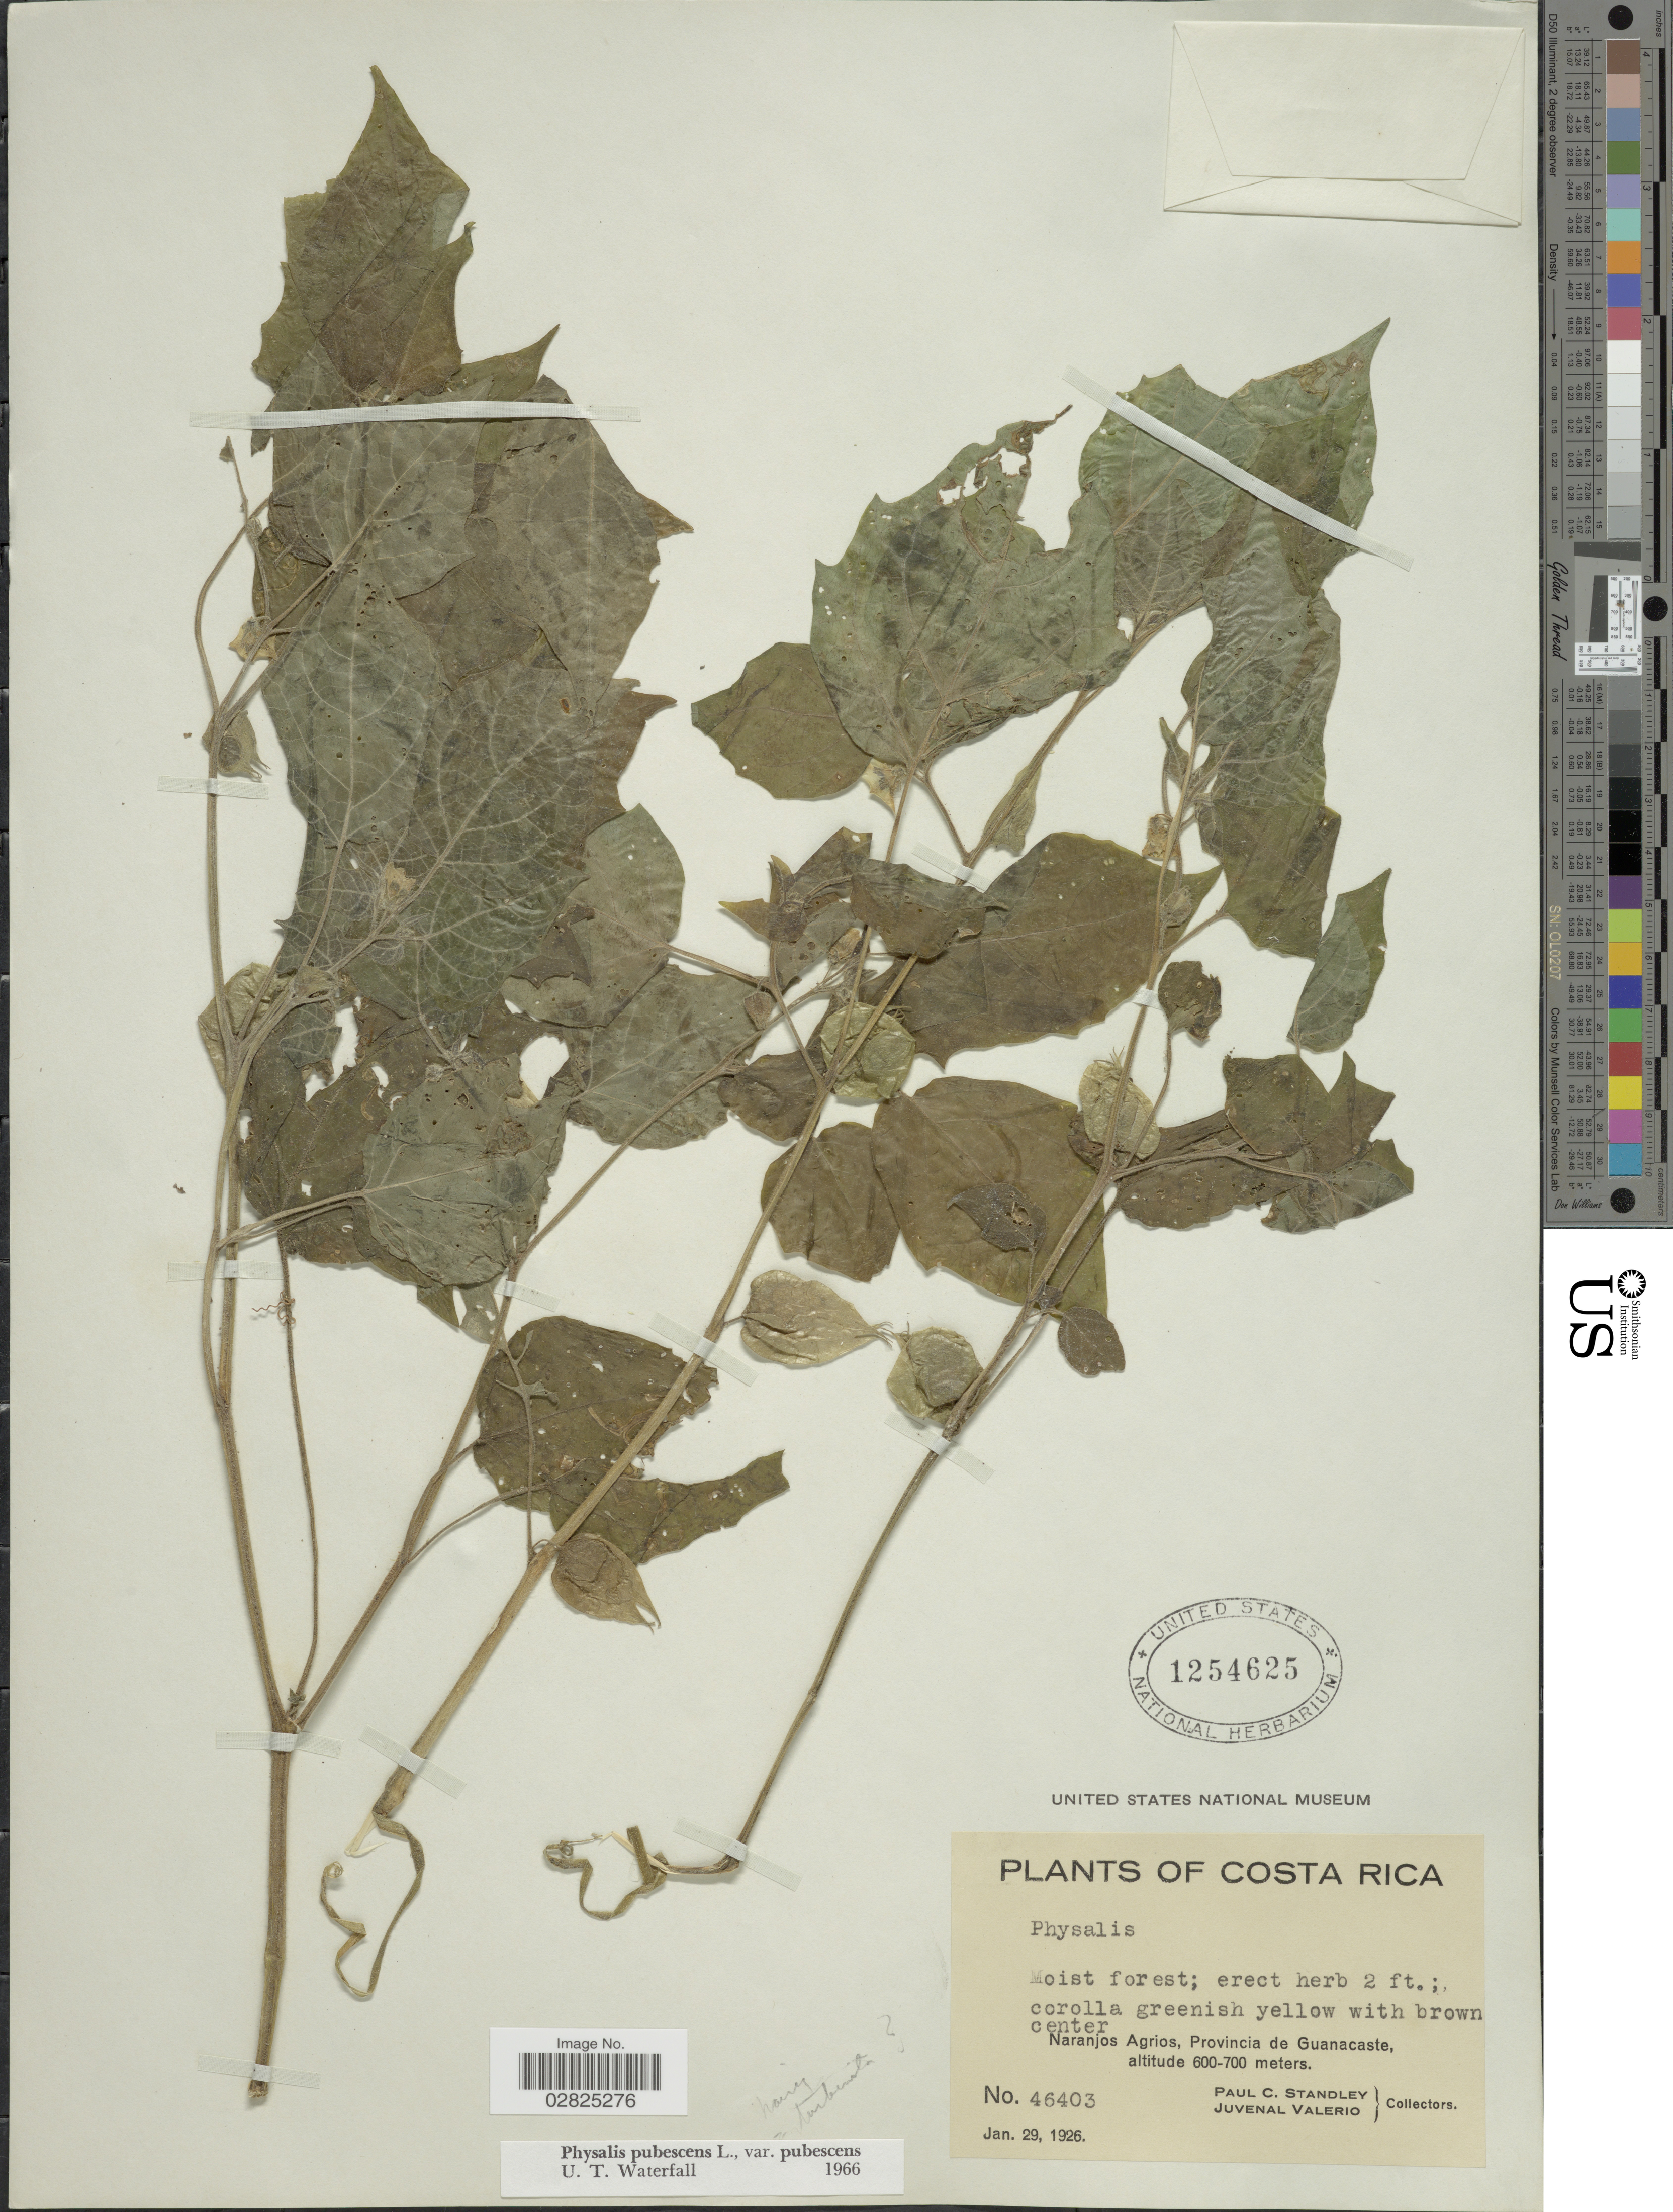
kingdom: Plantae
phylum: Tracheophyta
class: Magnoliopsida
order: Solanales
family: Solanaceae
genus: Physalis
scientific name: Physalis pubescens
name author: L.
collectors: P. C. Standley & J. Valerio R.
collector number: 46403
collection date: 1926-01-29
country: Costa Rica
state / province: Guanacaste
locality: Naranjos Agrios, Provincia de Guanacaste.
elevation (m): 600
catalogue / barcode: US 1254625